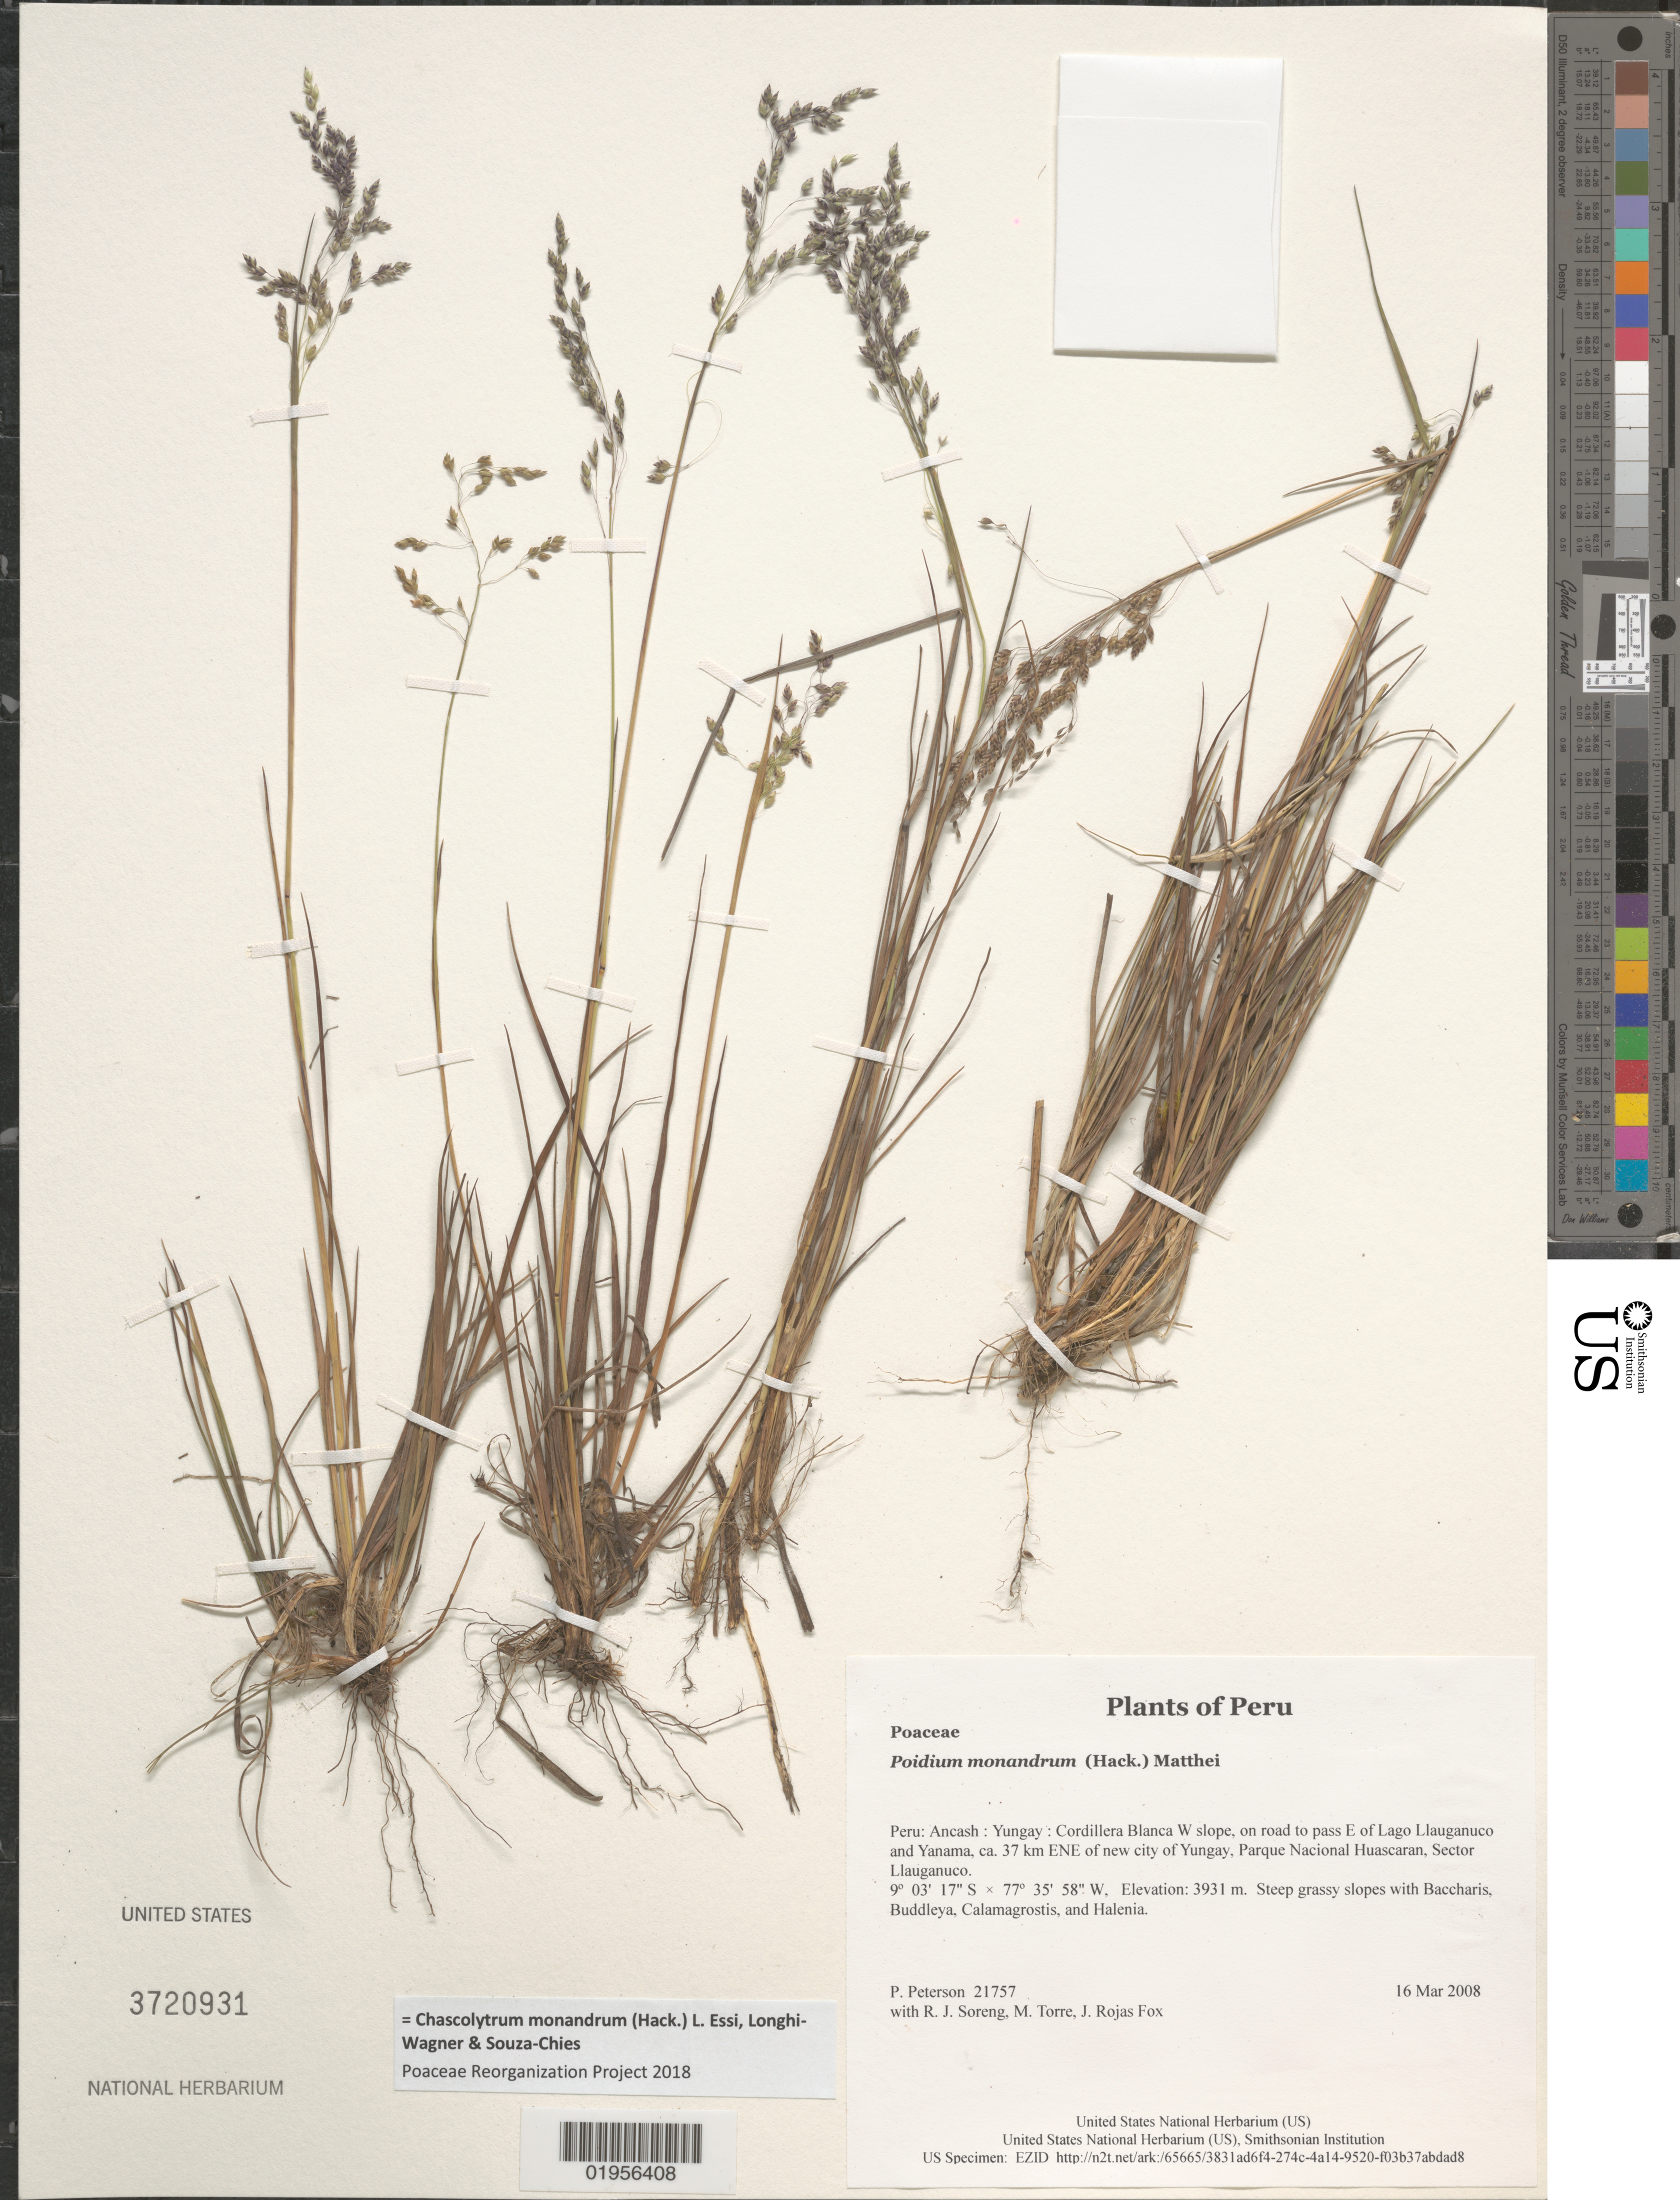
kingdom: Plantae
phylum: Tracheophyta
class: Liliopsida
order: Poales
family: Poaceae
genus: Chascolytrum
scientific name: Chascolytrum monandrum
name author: (Hack.) L. Essi et al.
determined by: Poaceae Reorganization Project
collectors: P. M. Peterson, R. J. Soreng, M. Torre & J. Rojas Fox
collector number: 21757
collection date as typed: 16 Mar 2008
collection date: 2008-03-16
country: Peru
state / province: Ancash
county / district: Yungay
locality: Cordillera Blanca W slope, on road to pass E of Lago Llauganuco and Yanama, ca. 37 km ENE of new city of Yungay, Parque Nacional Huascaran, Sector Llauganuco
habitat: Steep grassy slopes with Baccharis, Buddleya, Calamagrostis, and Halenia.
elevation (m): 3931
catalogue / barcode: US 3720931